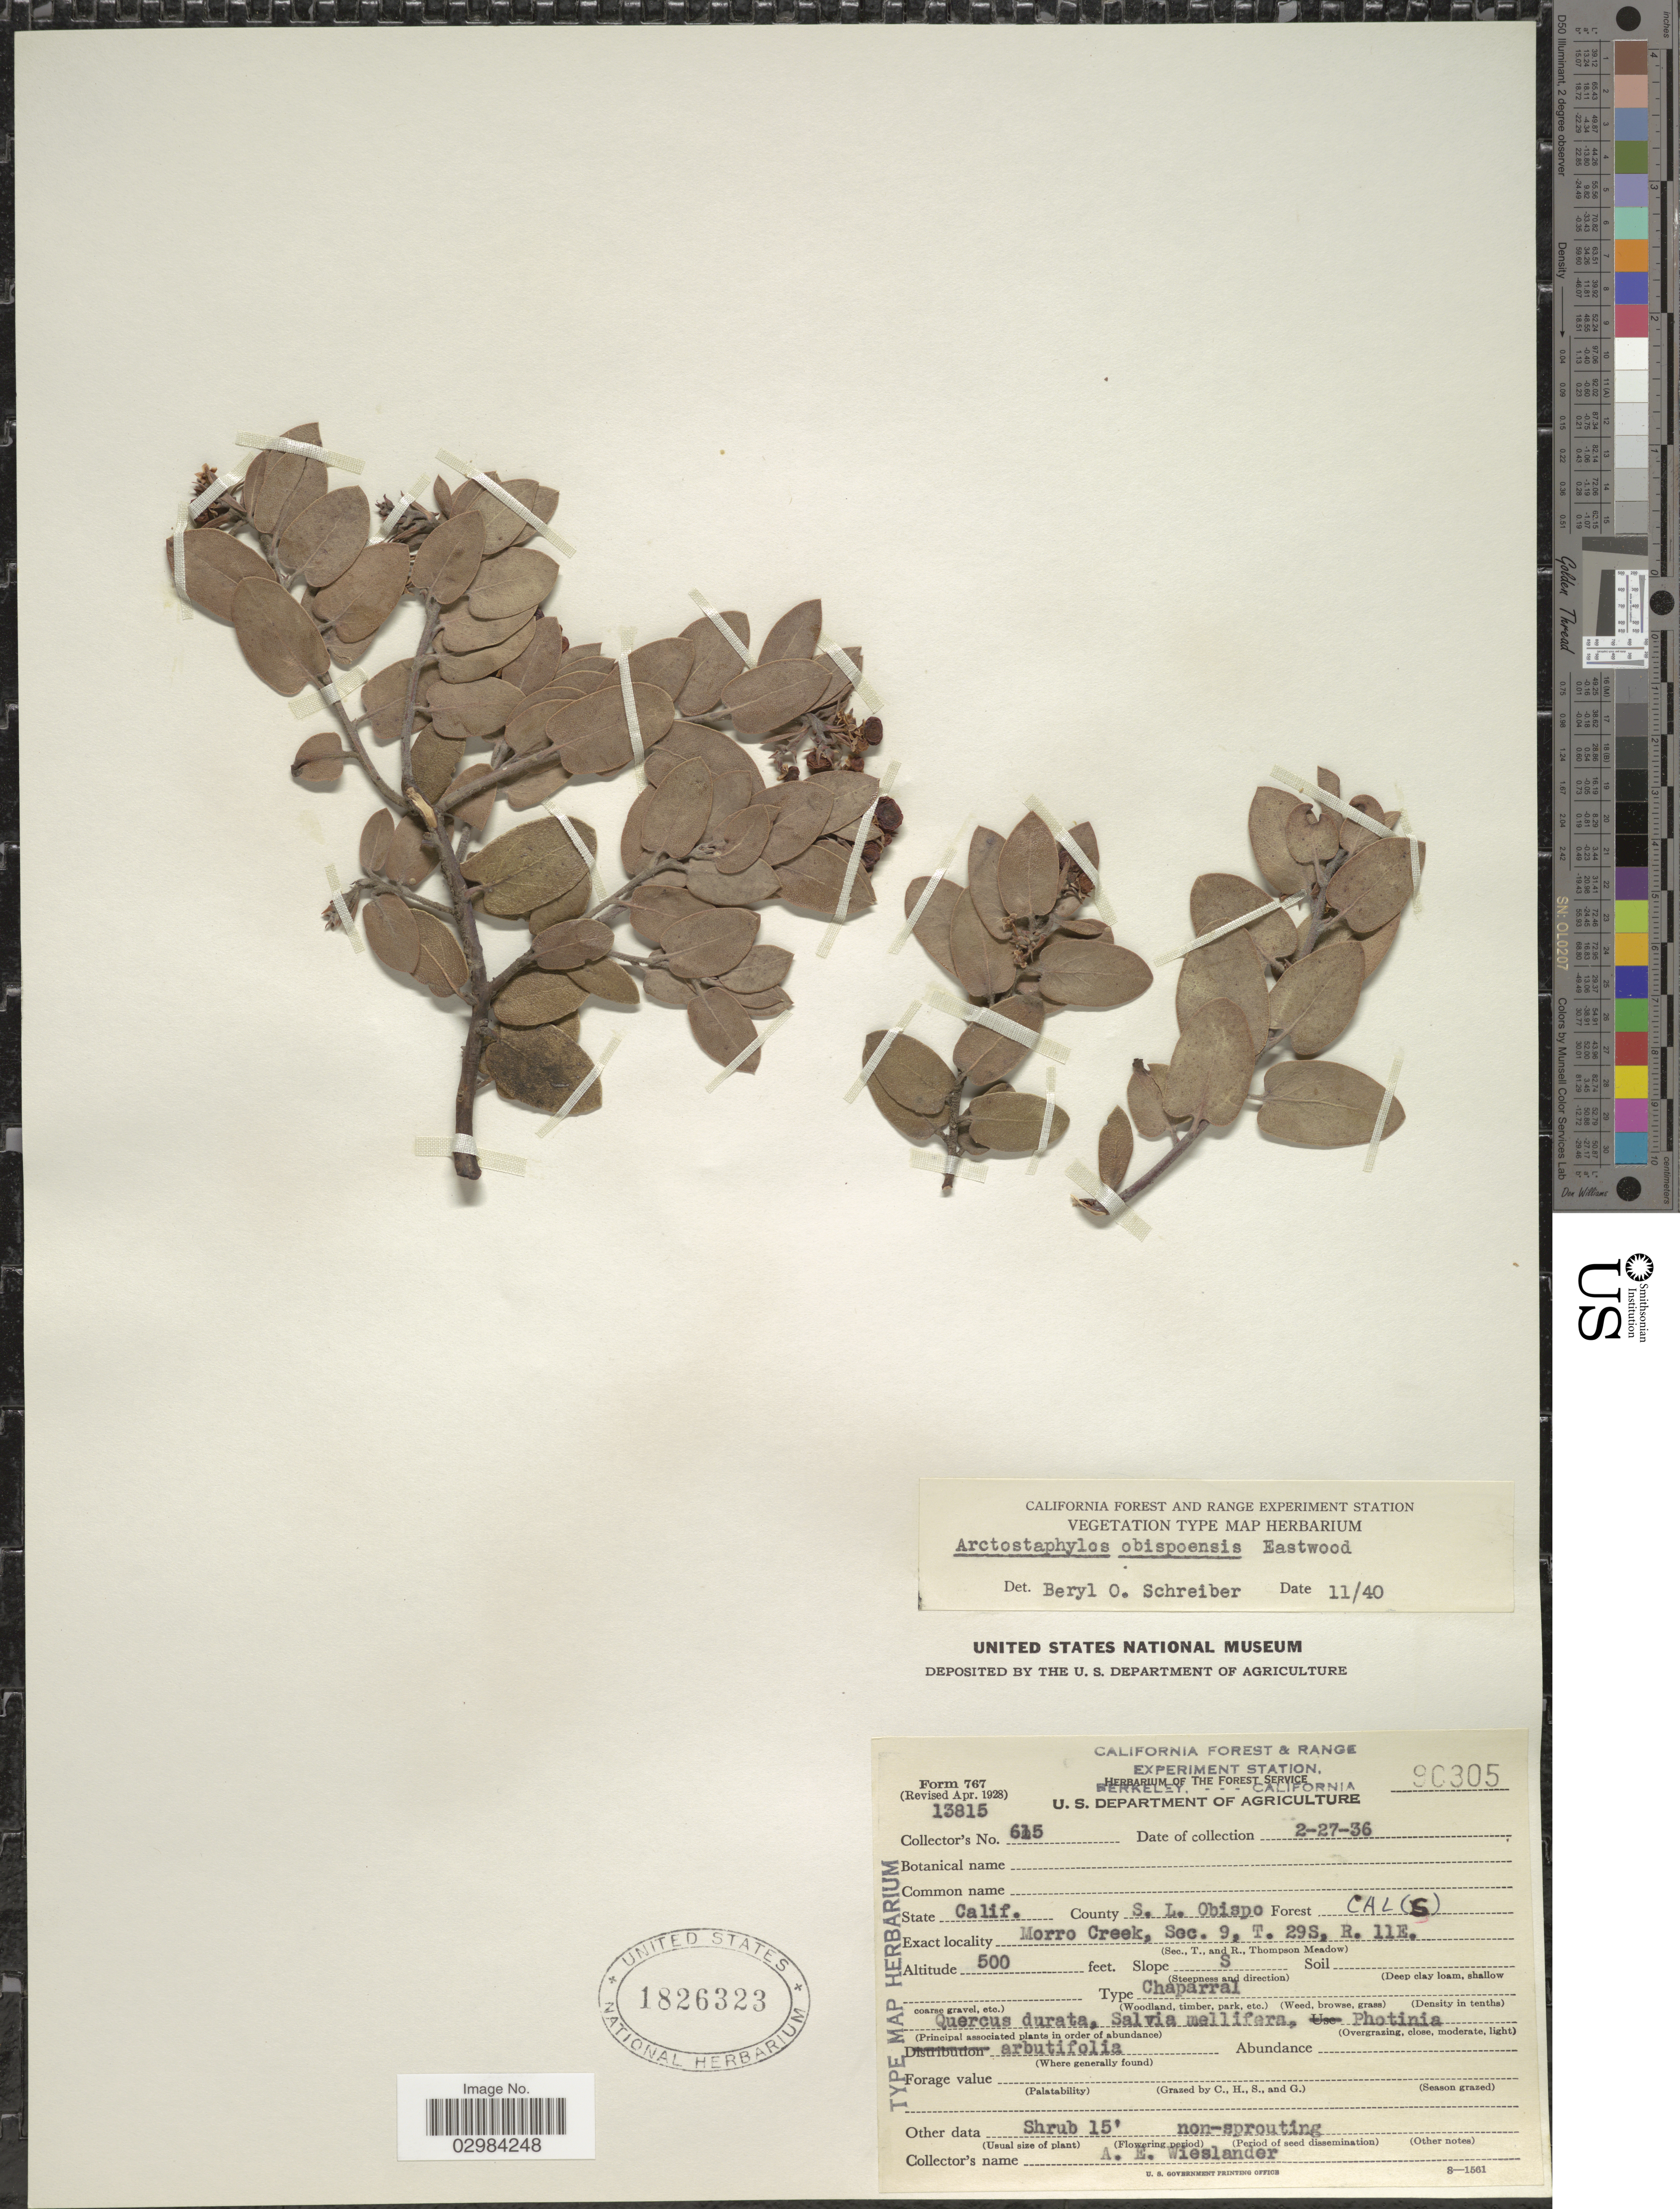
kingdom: Plantae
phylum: Tracheophyta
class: Magnoliopsida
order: Ericales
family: Ericaceae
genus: Arctostaphylos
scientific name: Arctostaphylos obispoensis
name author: Eastw.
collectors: A. E. Wieslander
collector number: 615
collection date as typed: Transcribed d/m/y: 27/2/36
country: United States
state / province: California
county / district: San Luis Obispo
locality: County S.L. Obispo, Morro Creek, Sec.9, T.29S. R.11E.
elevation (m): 152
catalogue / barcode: US 1826323